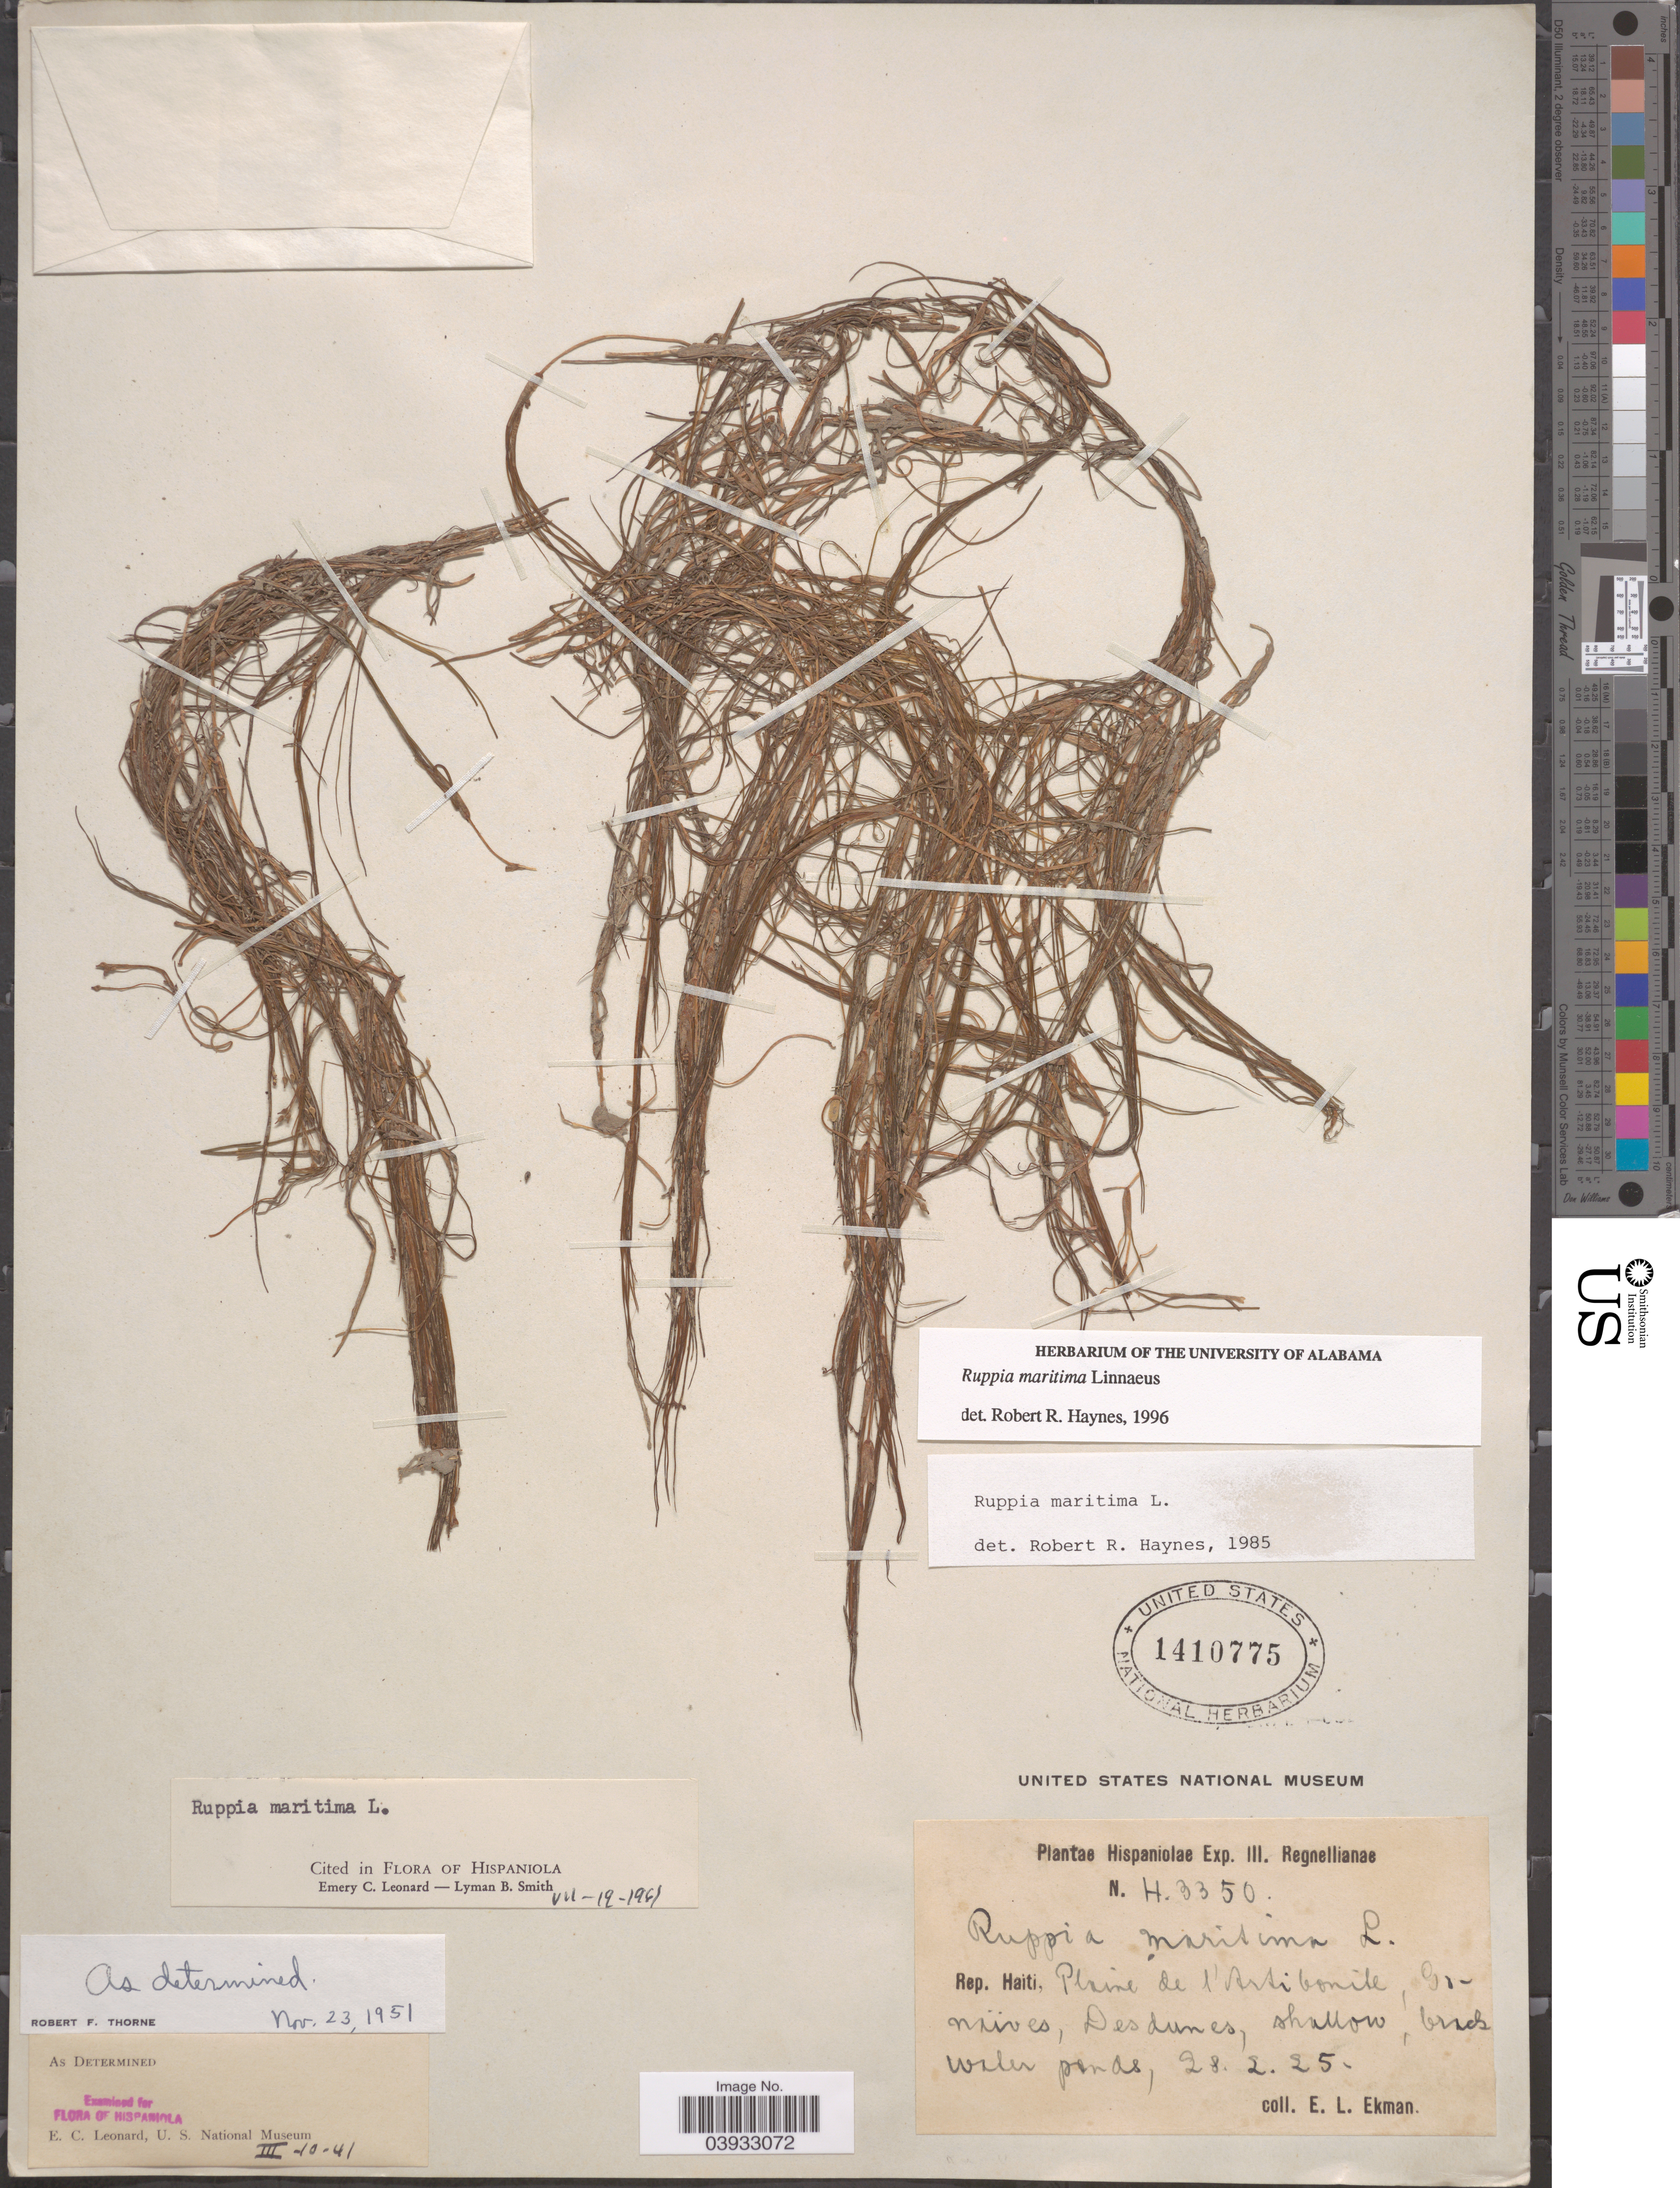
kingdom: Plantae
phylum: Tracheophyta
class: Liliopsida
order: Alismatales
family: Ruppiaceae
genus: Ruppia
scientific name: Ruppia maritima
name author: L.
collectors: E. L. Ekman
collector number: H 3350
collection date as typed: Transcribed d/m/y: 28/2/25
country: Haiti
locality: Rep. Haiti, Plaine de l'Artibonite, Gonaïves.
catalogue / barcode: US 1410775